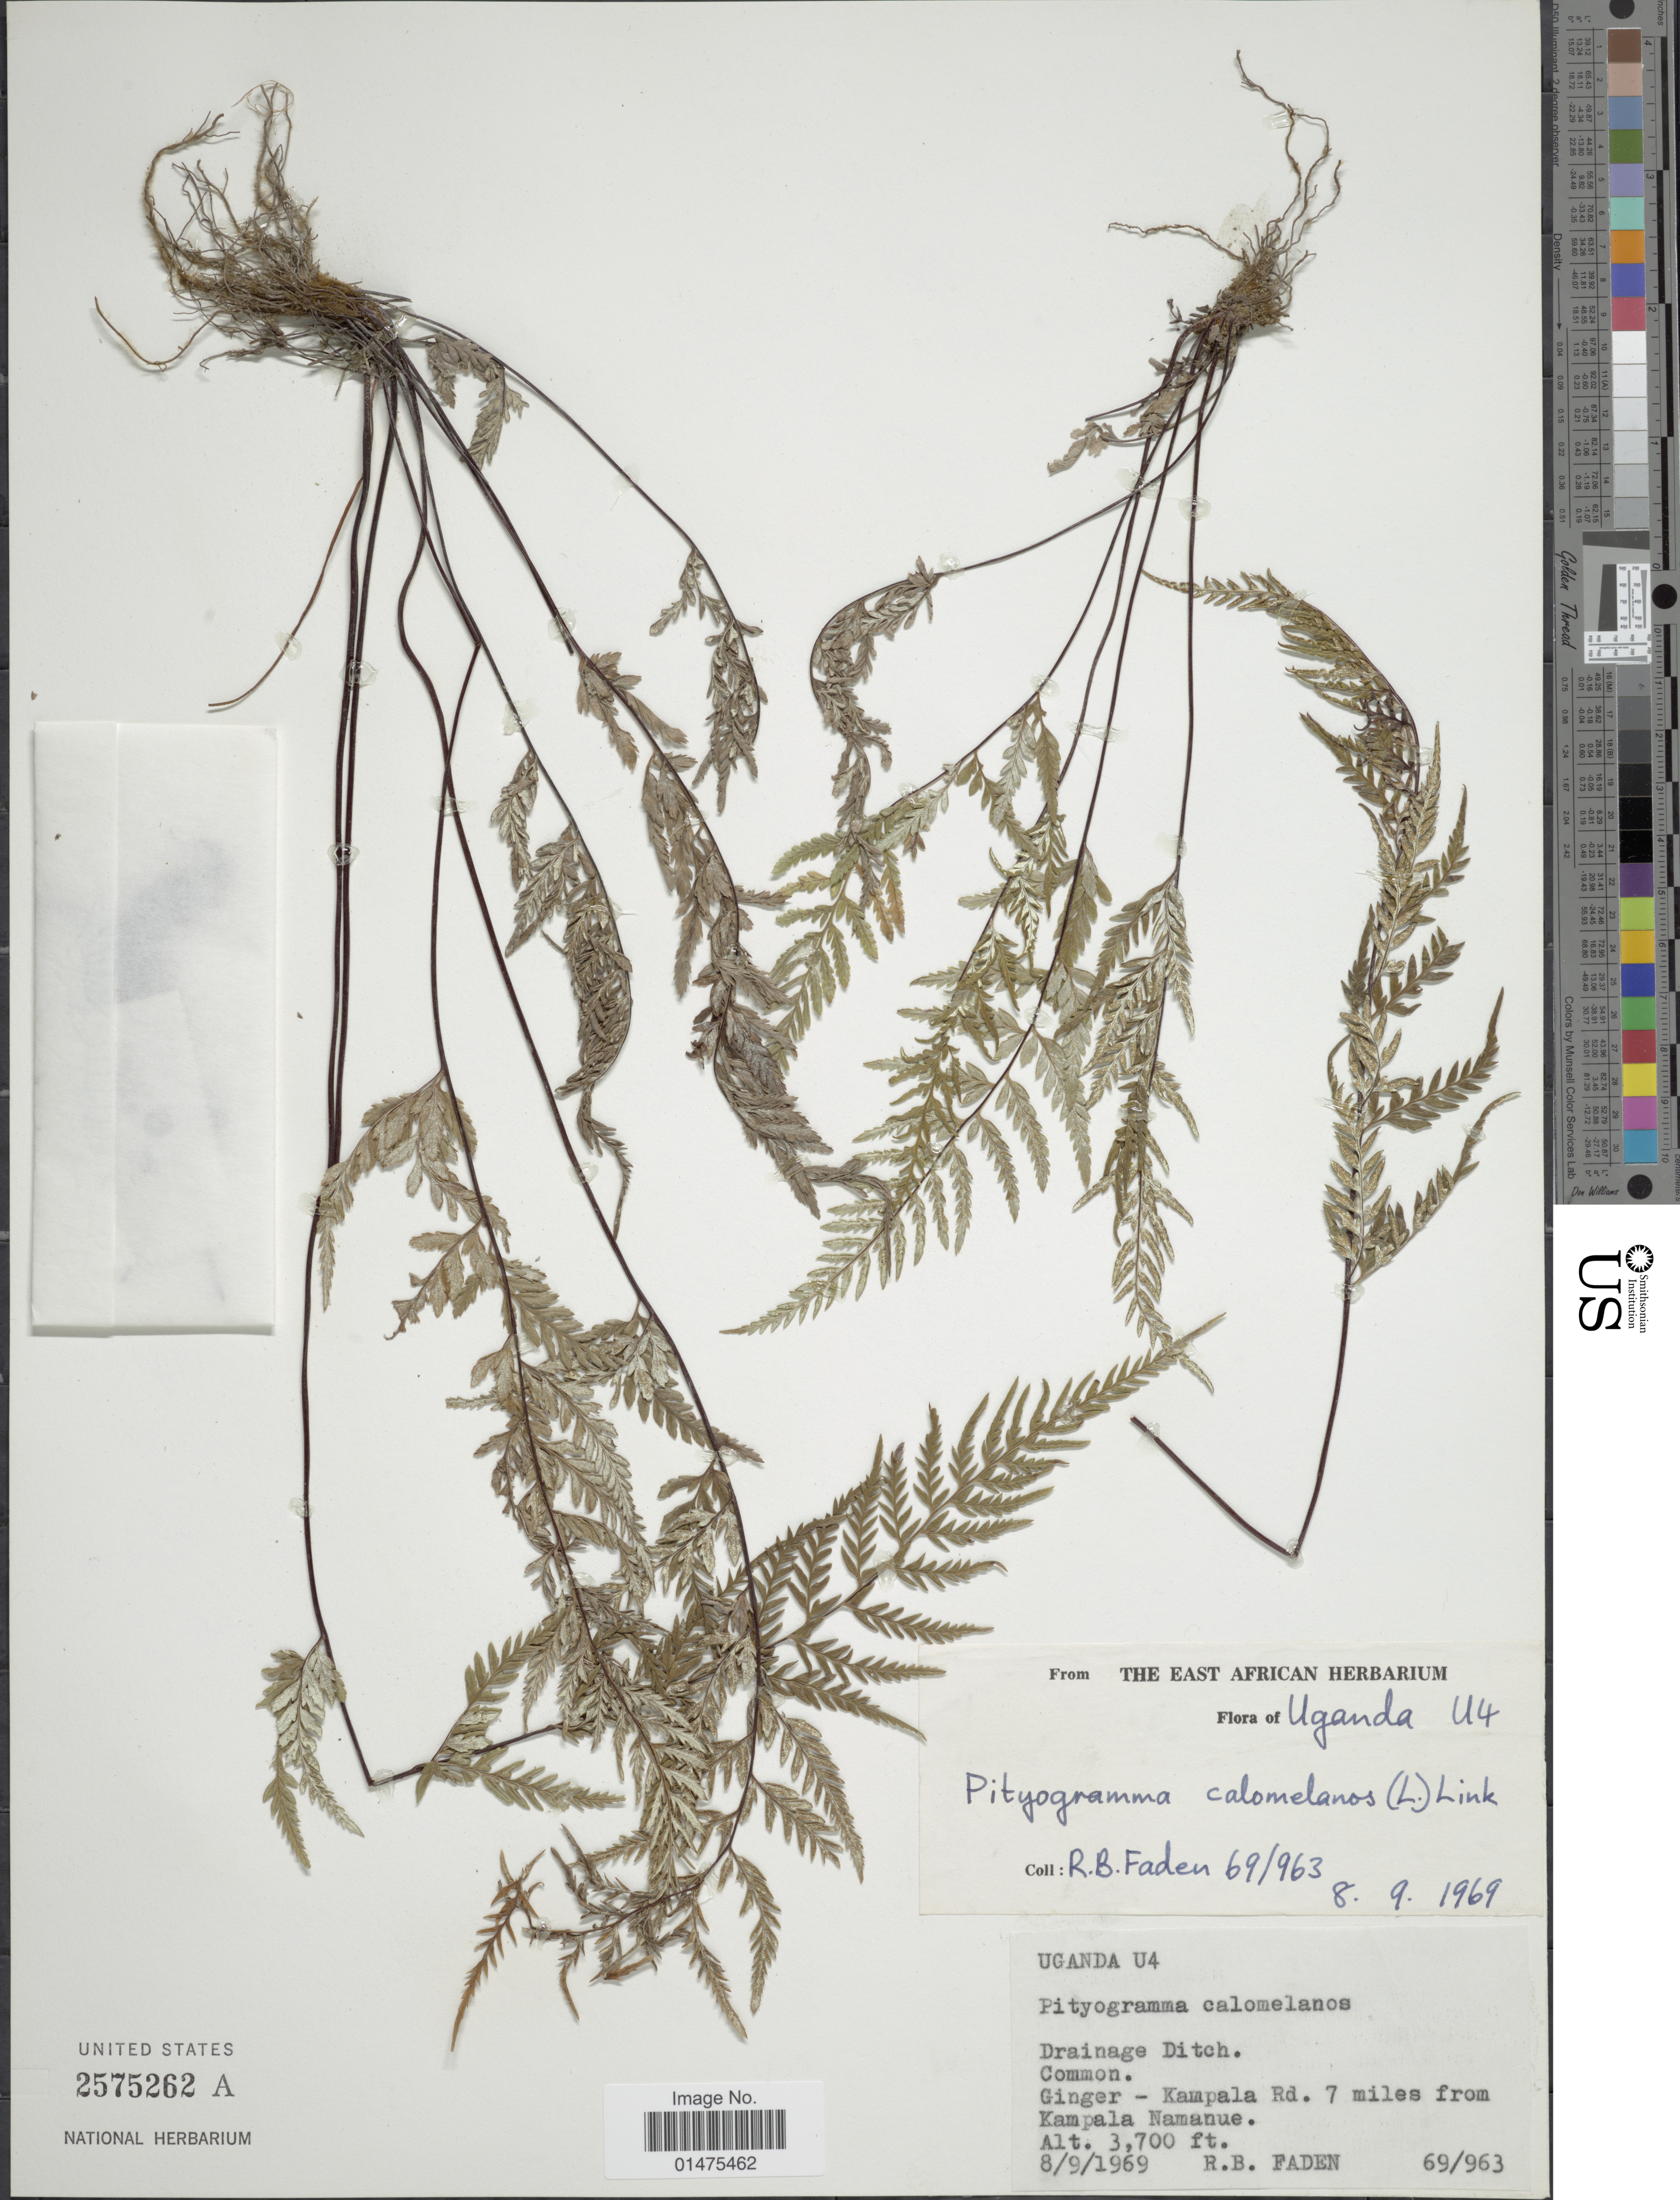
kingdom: Plantae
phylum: Tracheophyta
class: Polypodiopsida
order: Polypodiales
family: Pteridaceae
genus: Pityrogramma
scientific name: Pityrogramma calomelanos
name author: (L.) Link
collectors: R. B. Faden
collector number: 69/963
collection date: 1969-09-08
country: Uganda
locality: U4, Ginger - Kampala Rd. 7 miles from Kampala Namanue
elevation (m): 1128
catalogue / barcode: US 2575262A